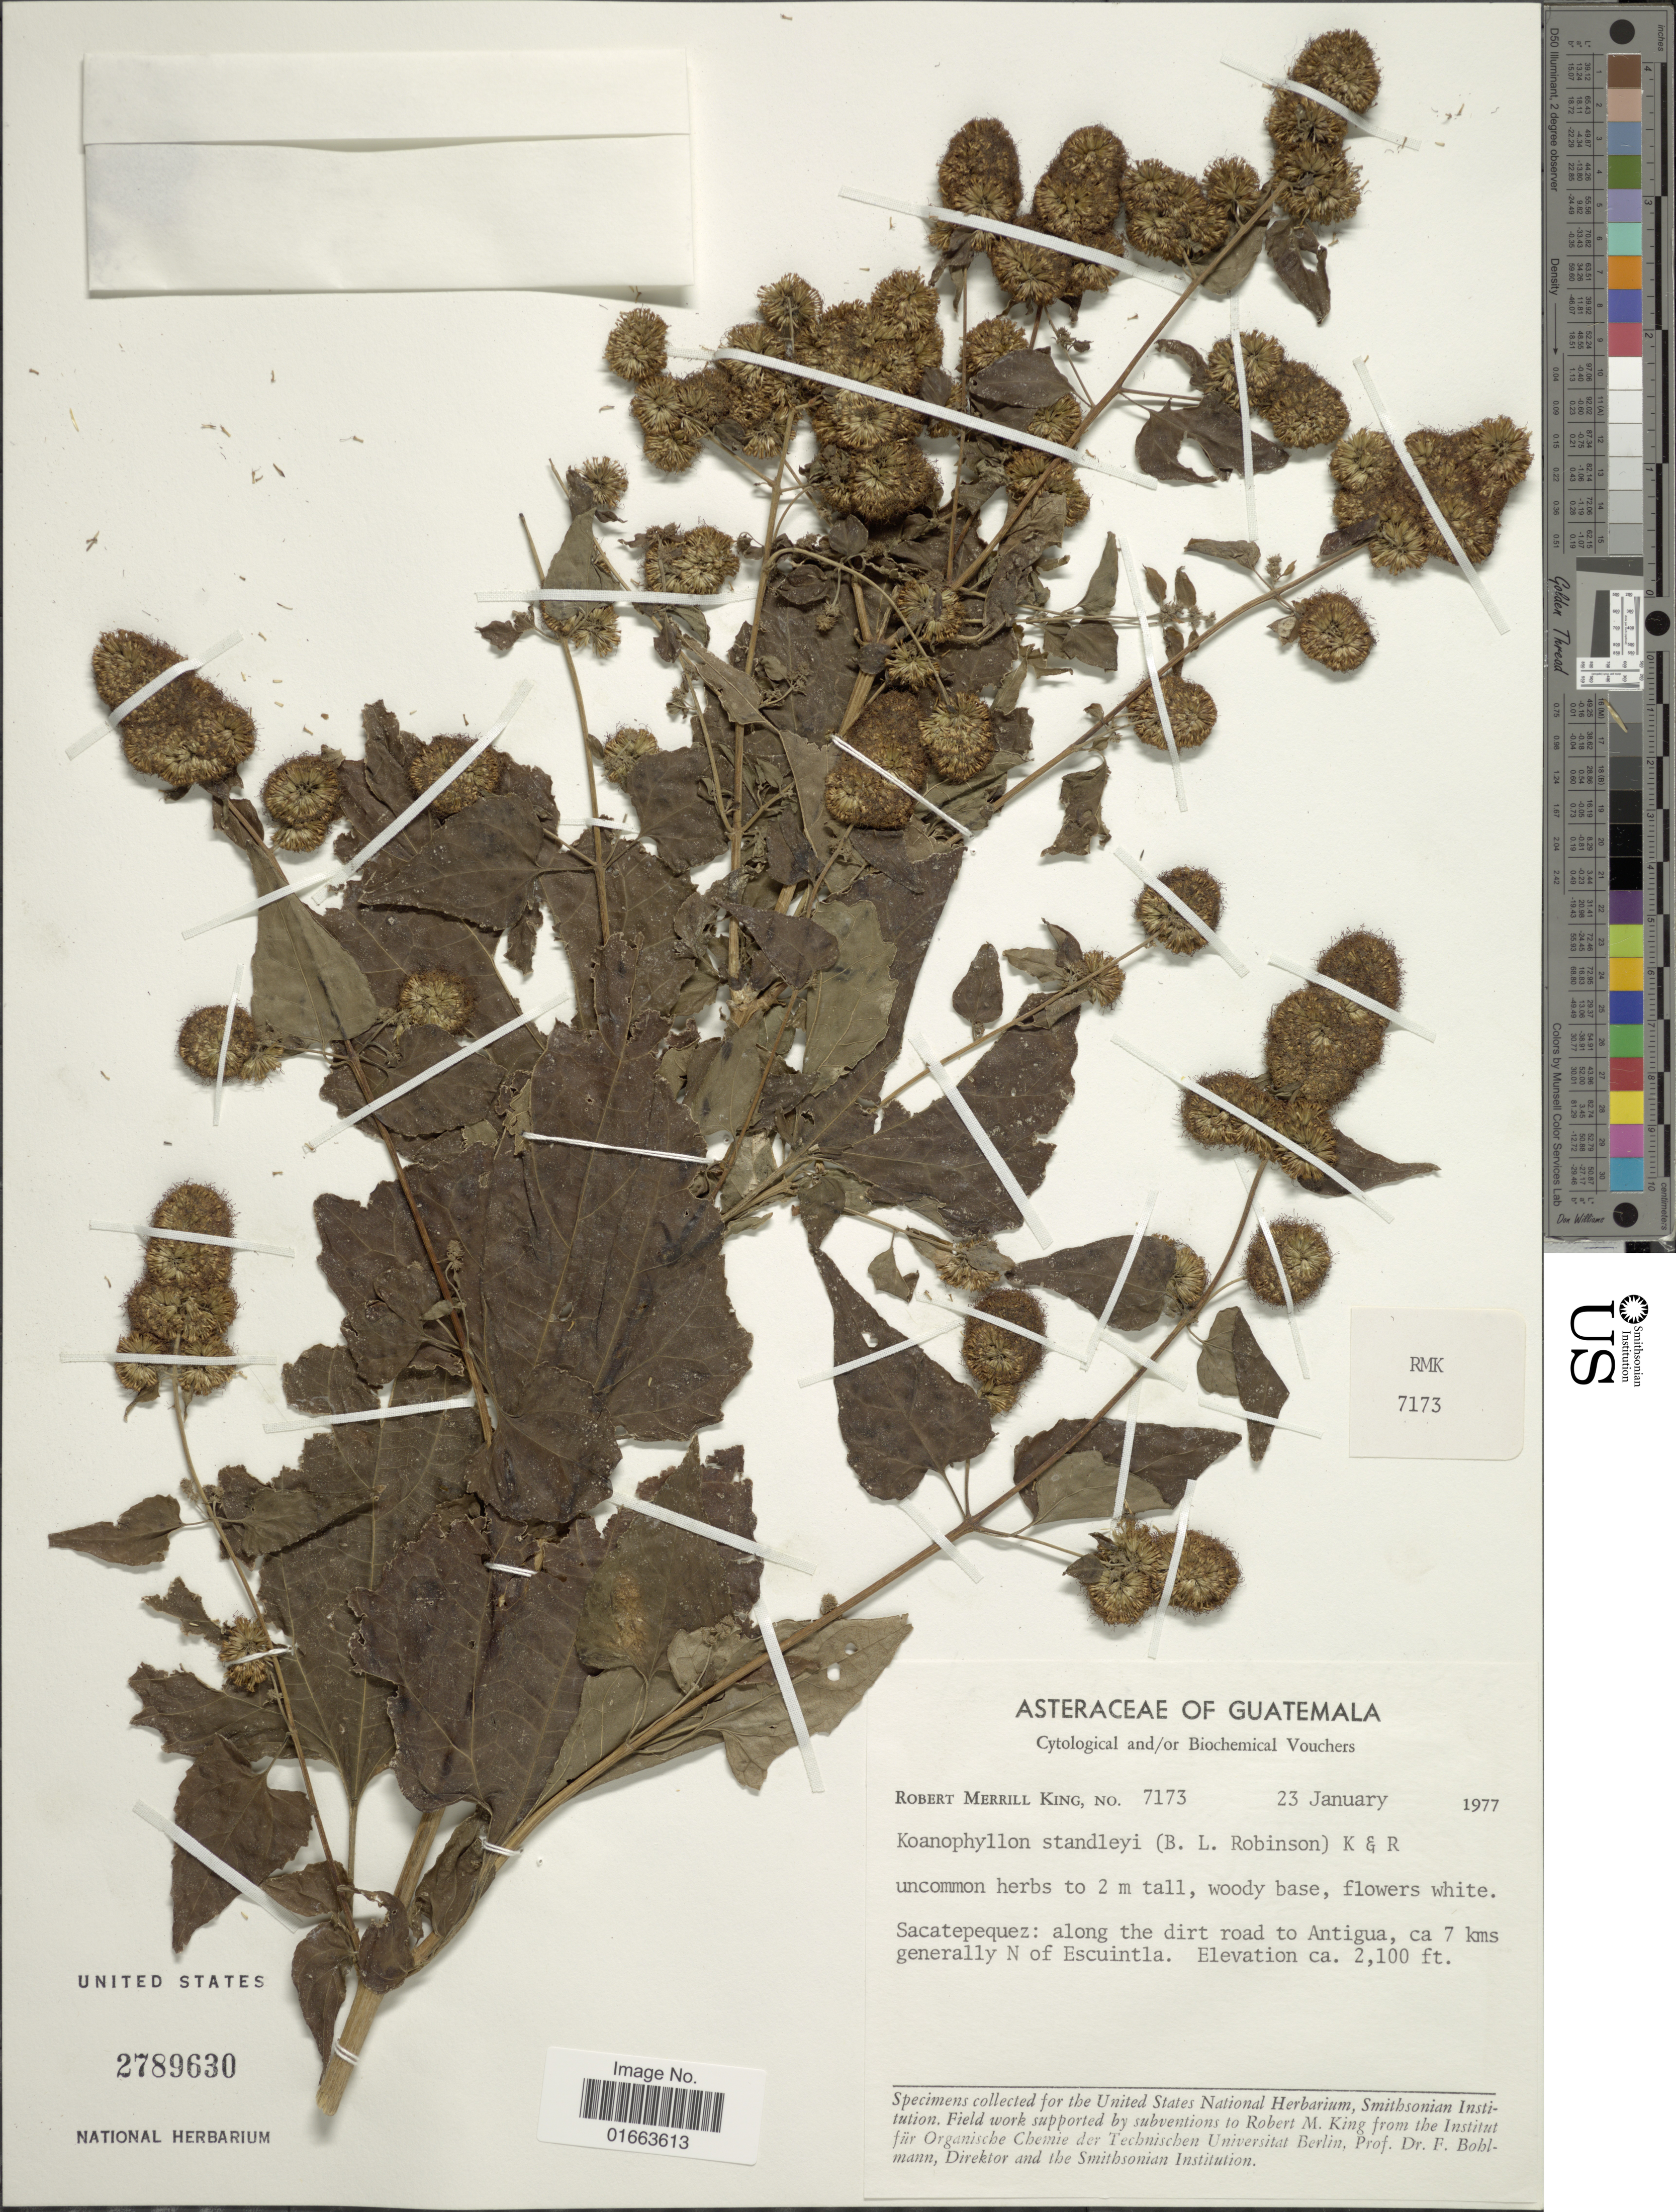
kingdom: Plantae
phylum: Tracheophyta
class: Magnoliopsida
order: Asterales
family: Asteraceae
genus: Koanophyllon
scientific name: Koanophyllon standleyi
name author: (B.L. Rob.) R.M. King & H. Rob.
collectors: R. M. King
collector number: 7173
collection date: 1977-01-23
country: Guatemala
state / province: Sacatepéquez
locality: Along the dirt road to Antigua, ca 7 kms generally N of Escuintla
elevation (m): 640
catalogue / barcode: US 2789630